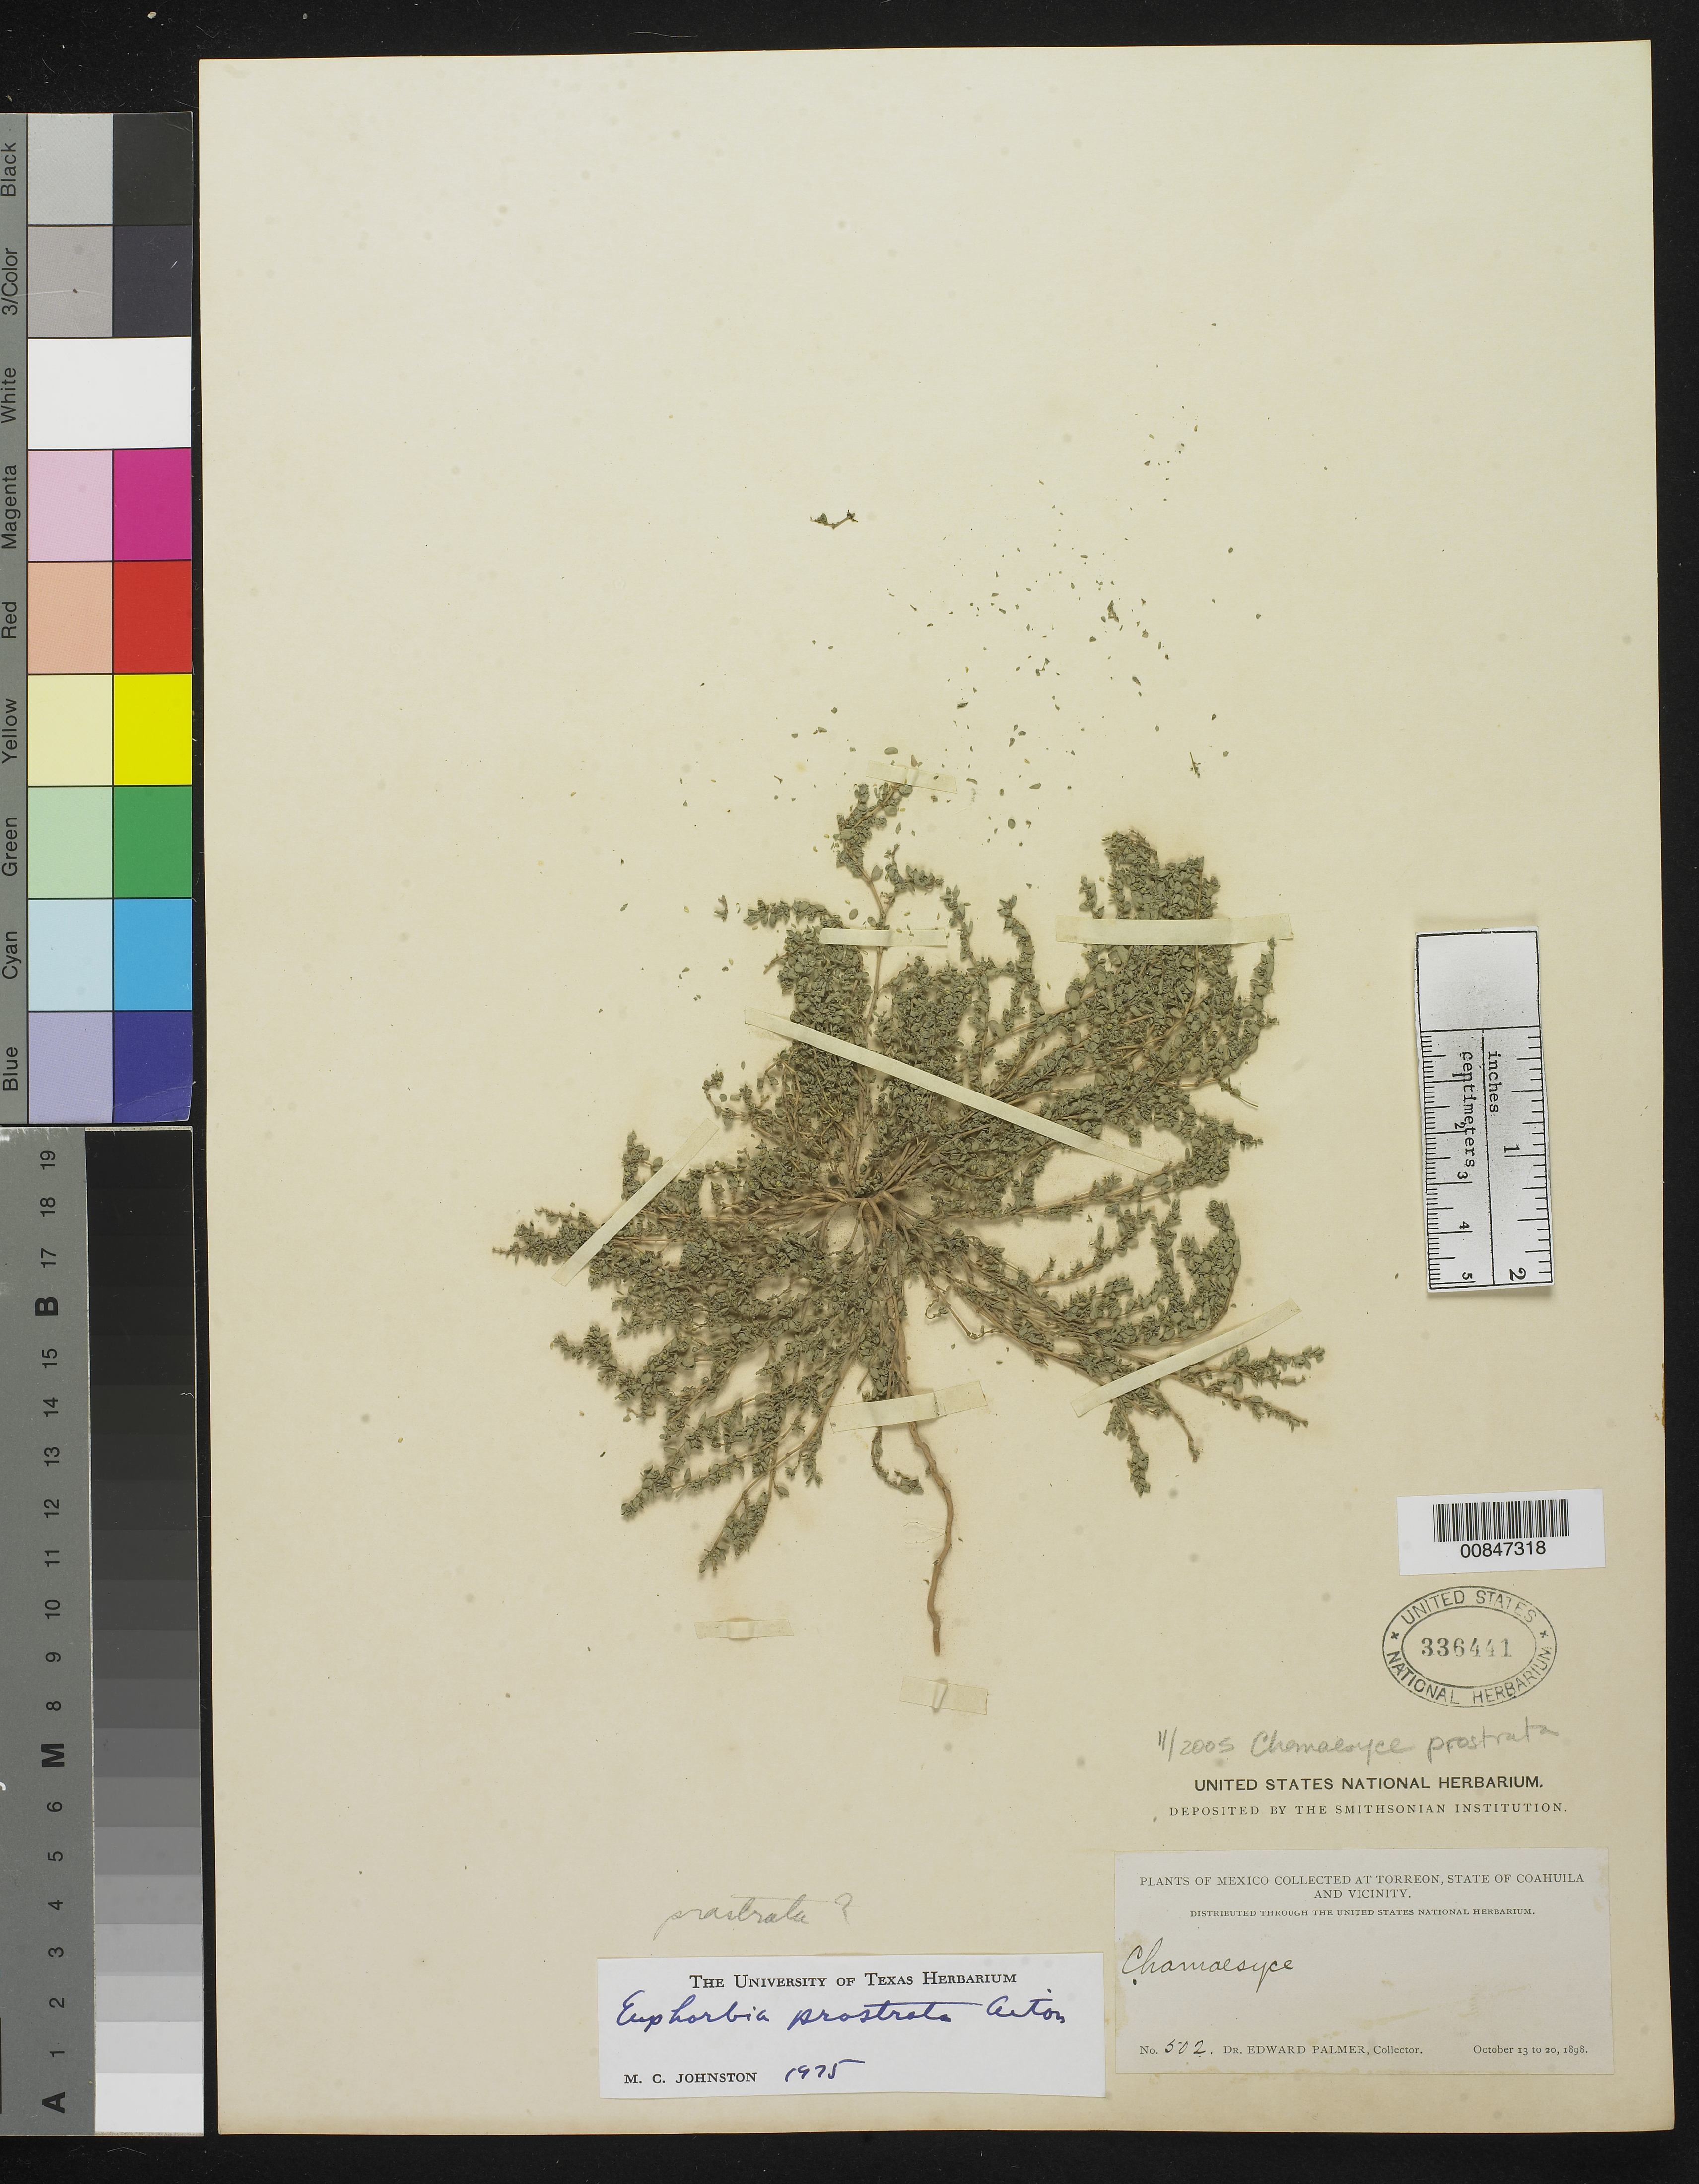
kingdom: Plantae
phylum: Tracheophyta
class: Magnoliopsida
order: Malpighiales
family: Euphorbiaceae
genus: Euphorbia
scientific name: Euphorbia prostrata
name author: Aiton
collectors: E. Palmer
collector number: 502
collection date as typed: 13 Oct 1898 to 20 Oct 1898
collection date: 1898-10-13/1898-10-20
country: Mexico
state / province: Coahuila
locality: Torreon, Coahuila and vicinity.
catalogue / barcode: US 336441